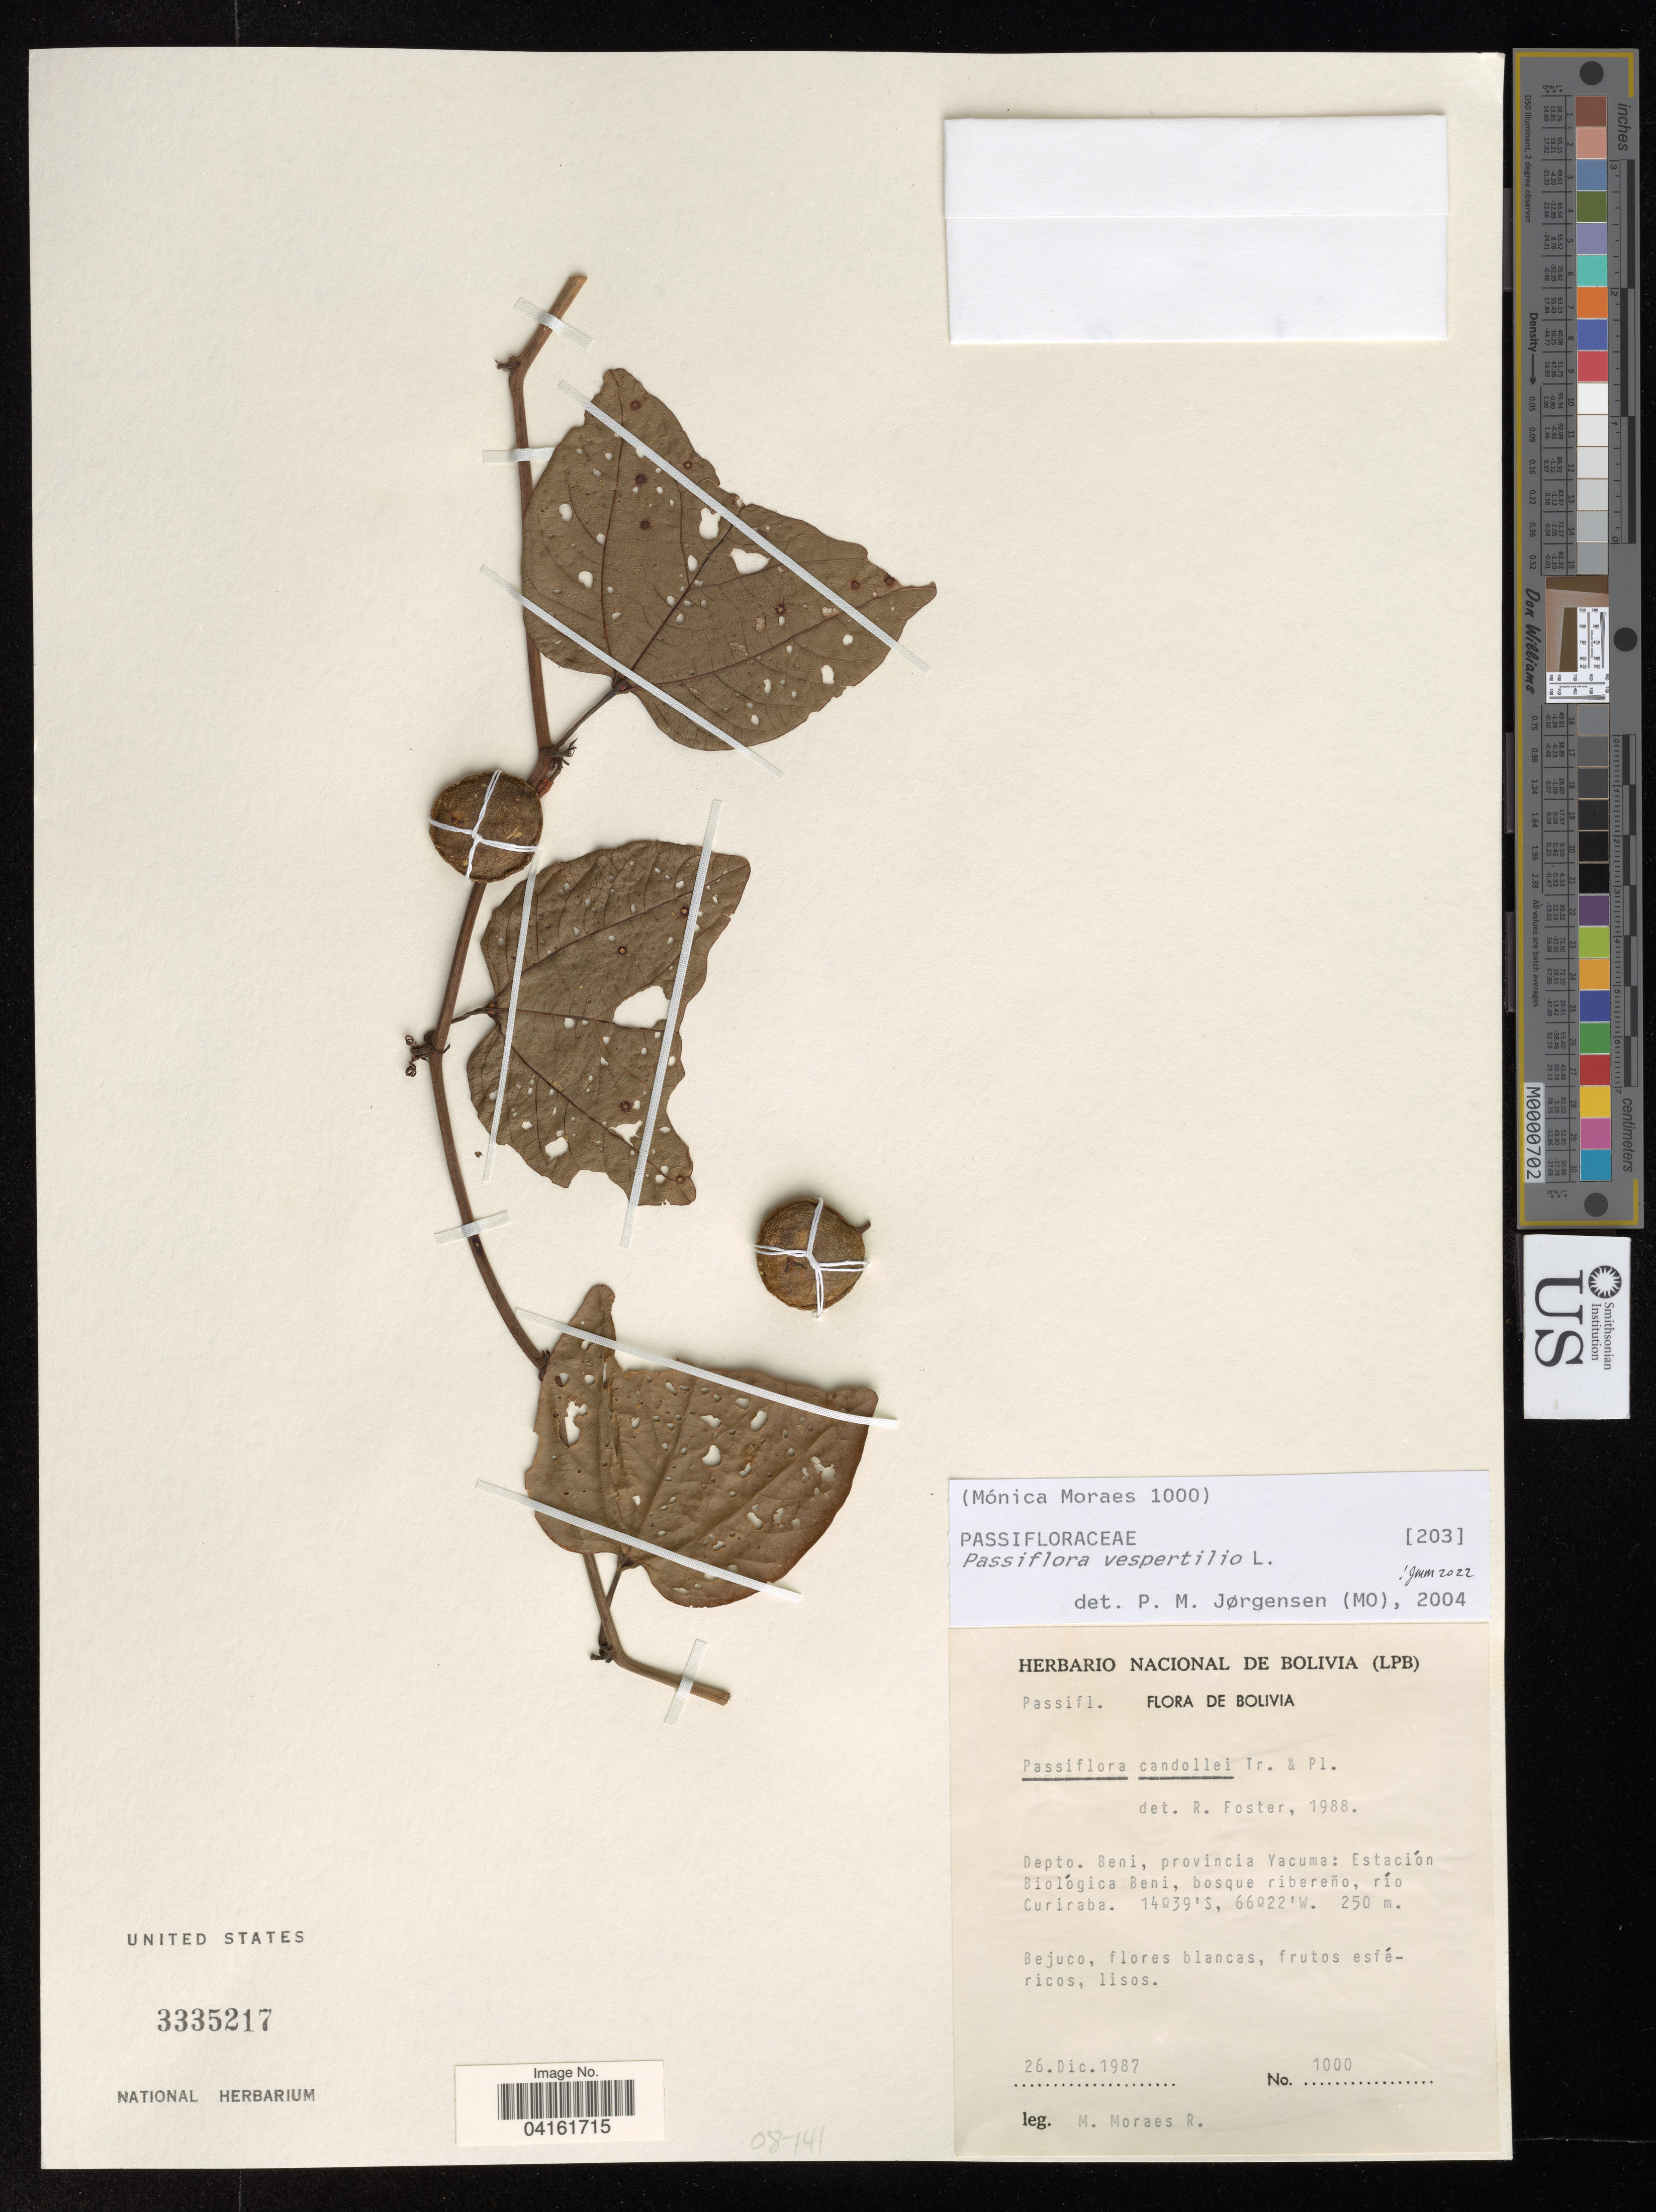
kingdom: Plantae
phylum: Tracheophyta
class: Magnoliopsida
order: Malpighiales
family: Passifloraceae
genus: Passiflora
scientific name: Passiflora vespertilio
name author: L.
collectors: M. Moraes R.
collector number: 1000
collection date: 1987-12-26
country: Bolivia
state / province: Beni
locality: Depto. Beni, provincia Yacuma: Estación Biológica Beni, bosque ribereño, río Curiraba.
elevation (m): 250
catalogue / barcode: US 3335217